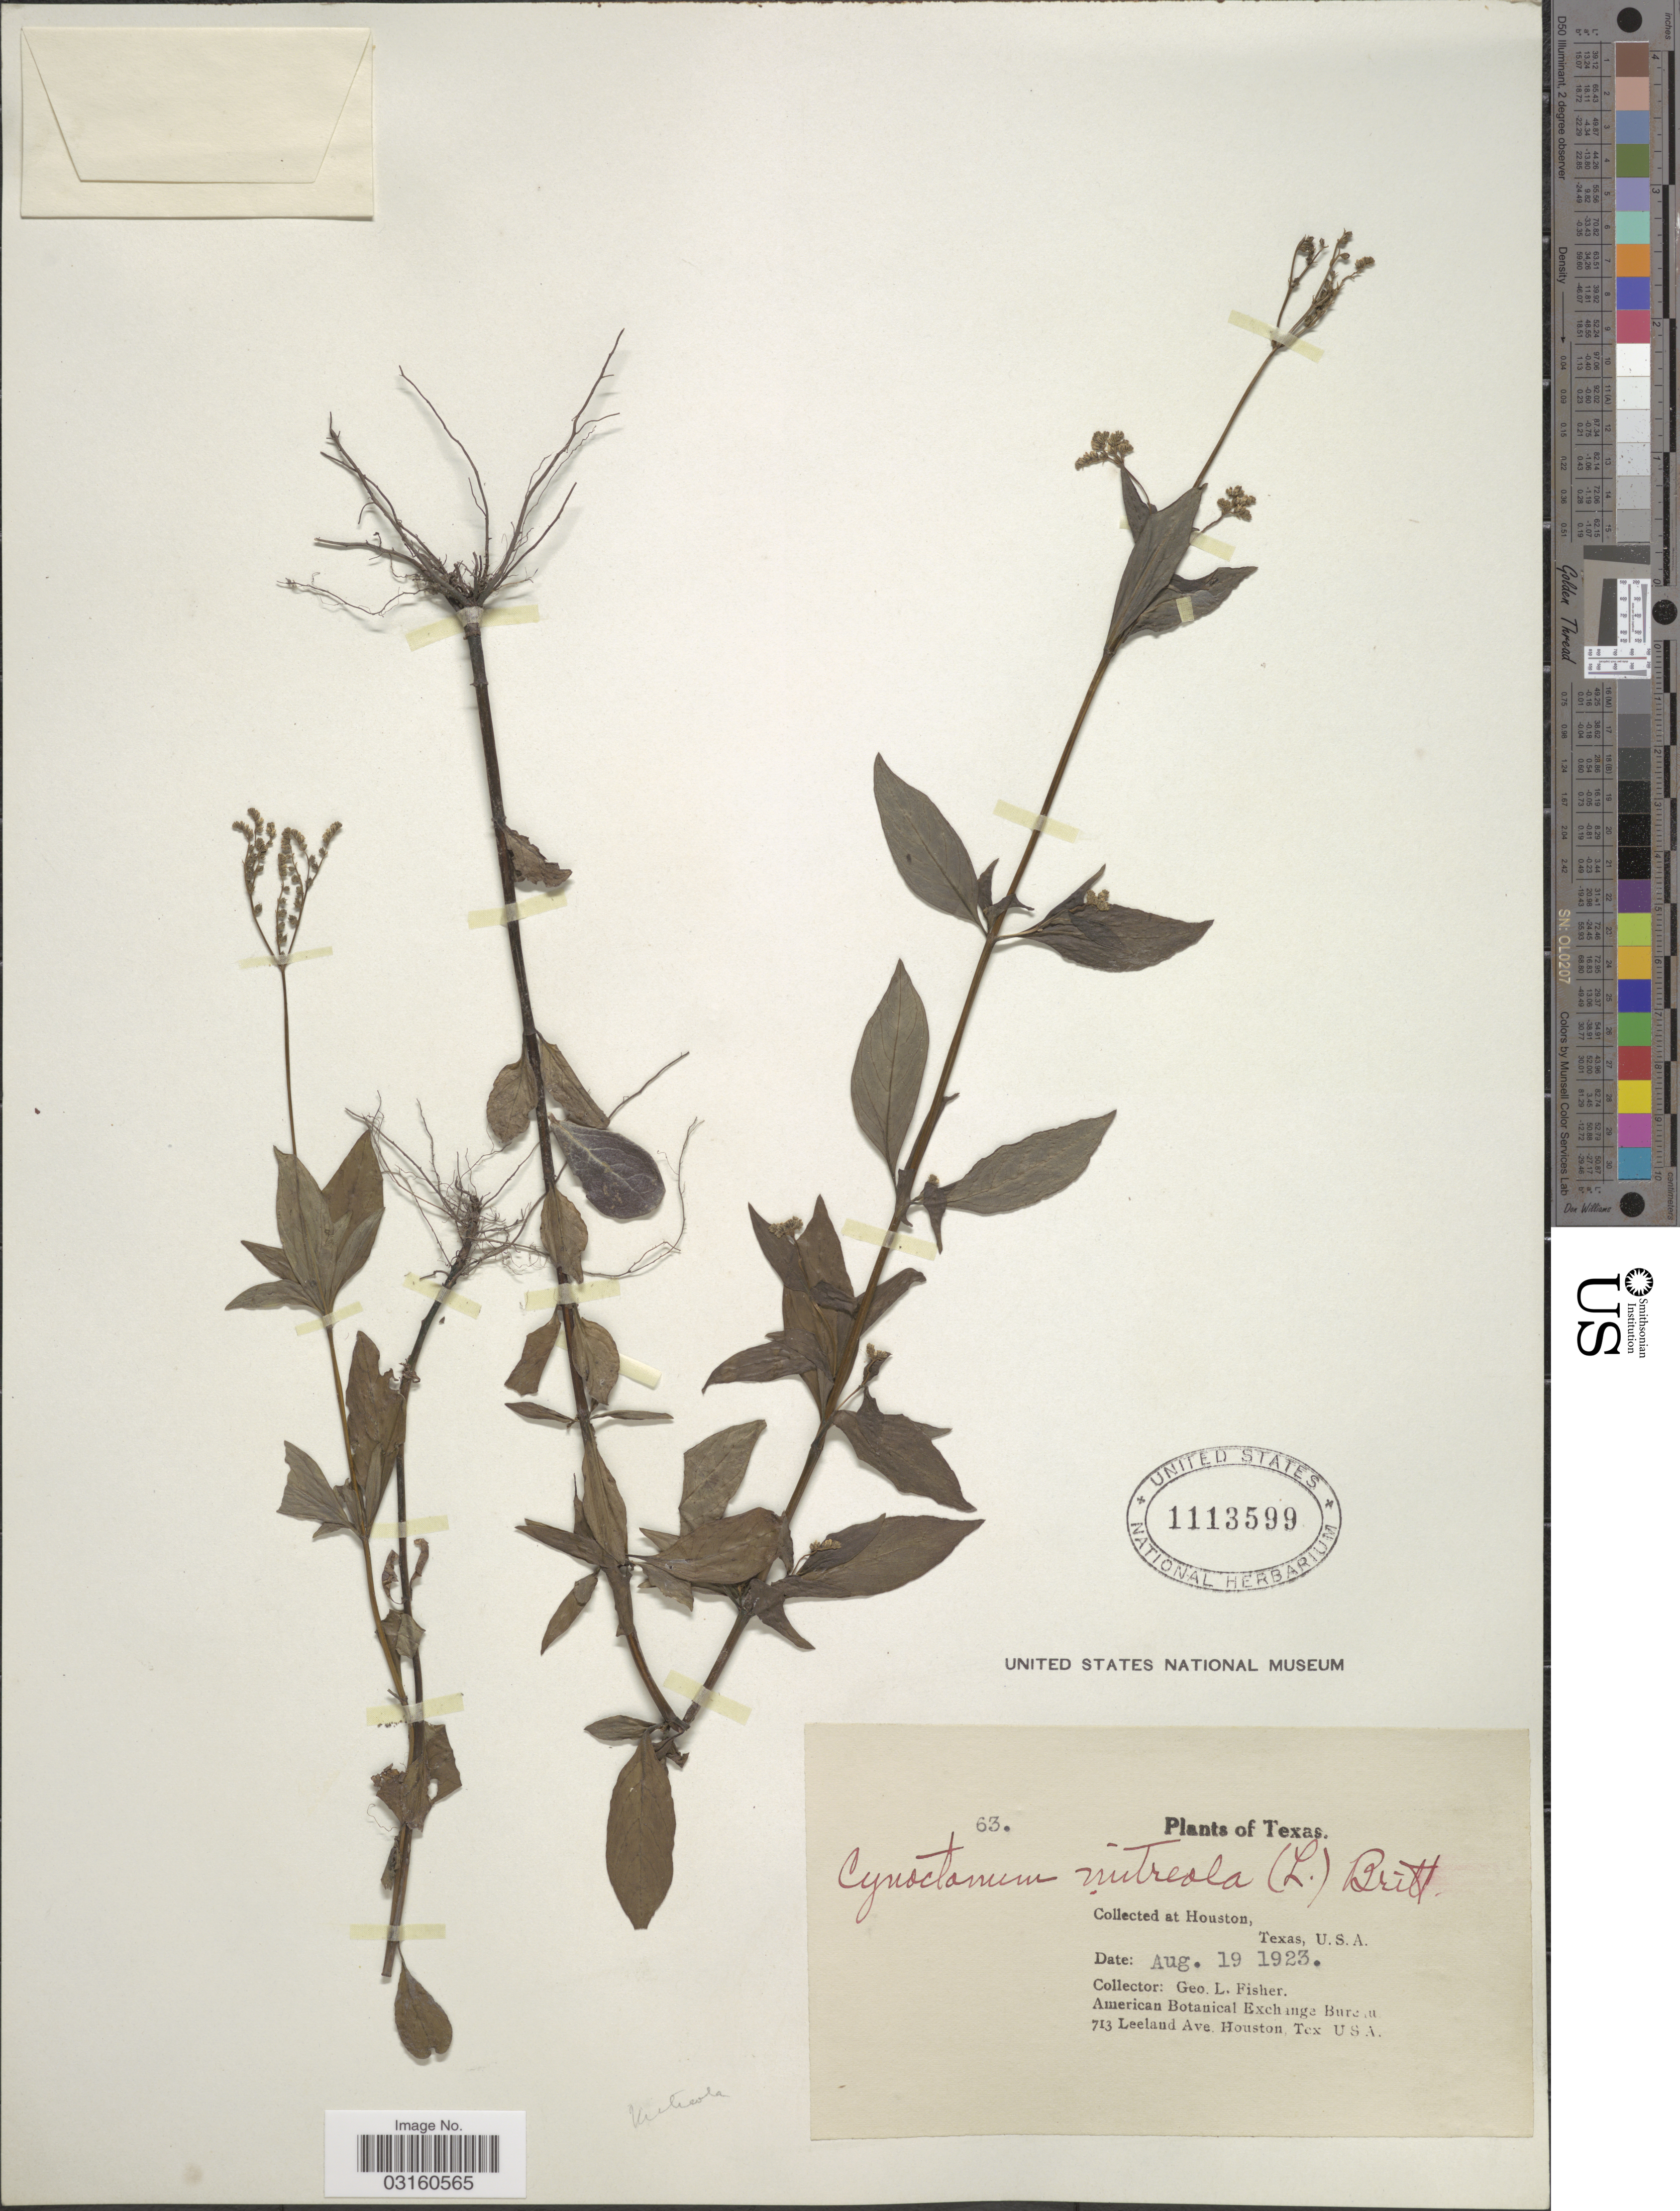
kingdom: Plantae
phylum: Tracheophyta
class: Magnoliopsida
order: Gentianales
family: Loganiaceae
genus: Mitreola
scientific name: Mitreola petiolata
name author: (J.F. Gmel.) Torr. & A. Gray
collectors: G. L. Fisher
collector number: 63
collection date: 1923-08-19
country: United States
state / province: Texas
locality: At Houston.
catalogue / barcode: US 1113599